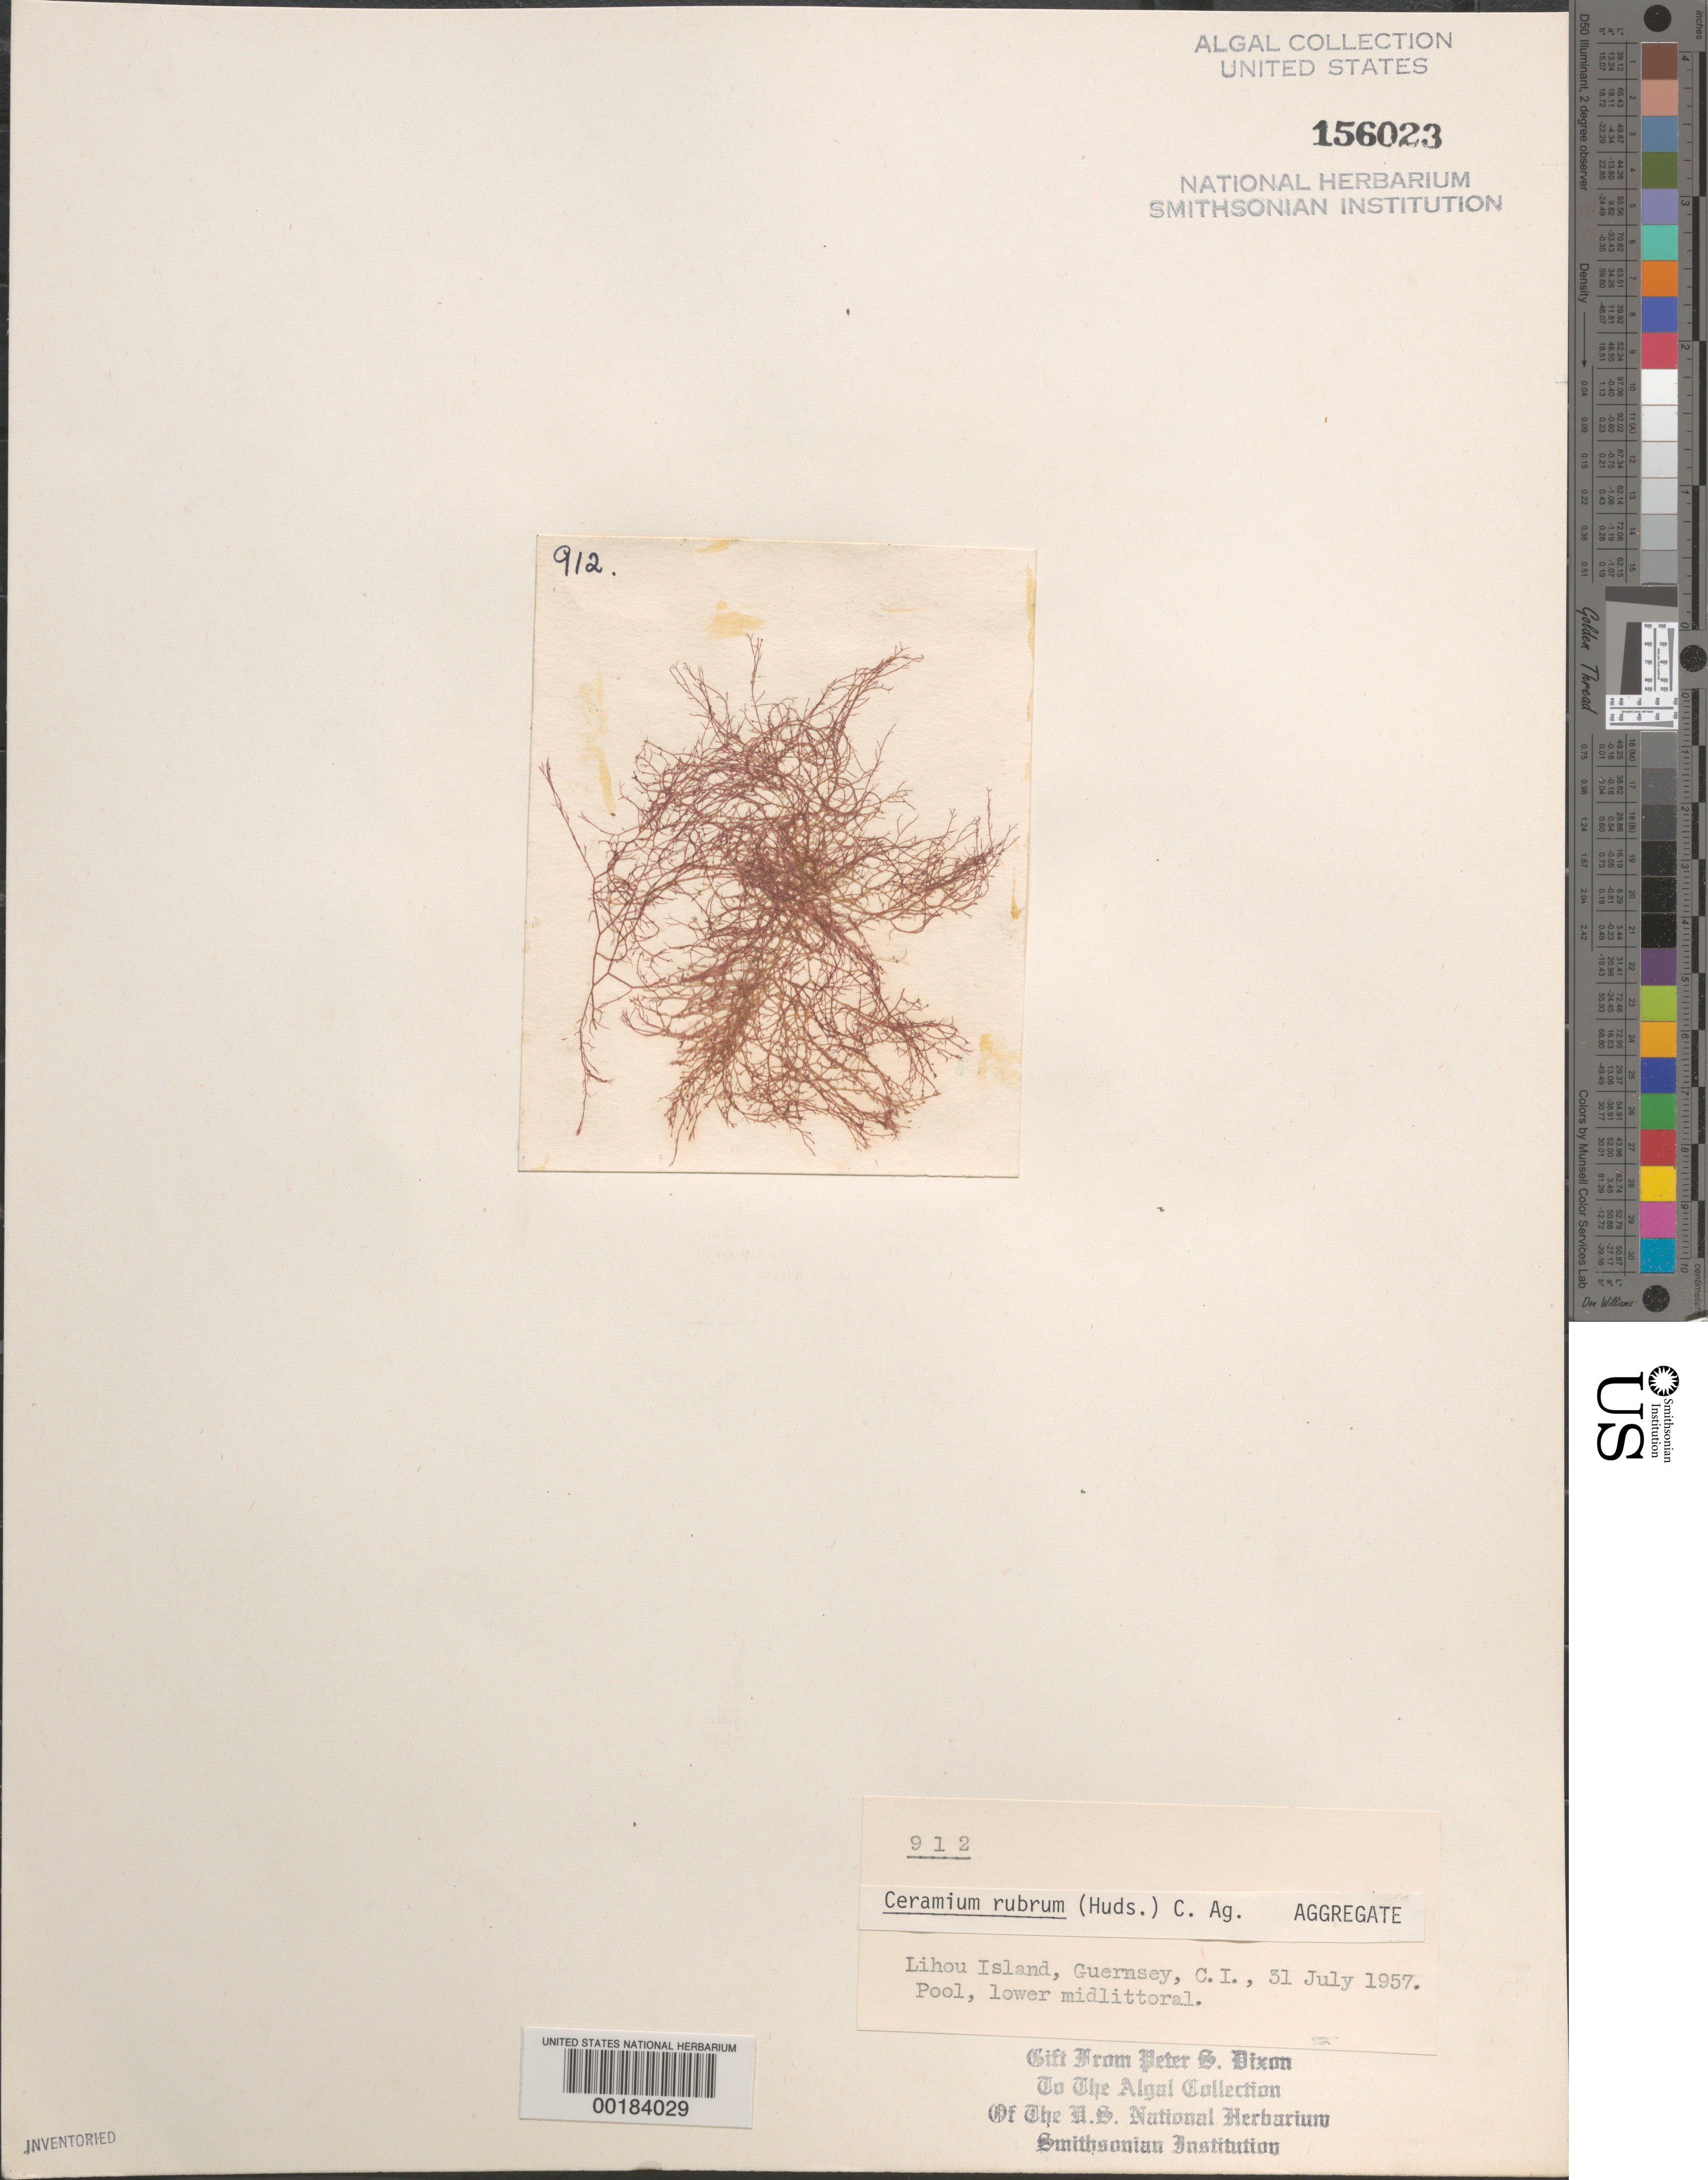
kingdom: Plantae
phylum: Rhodophyta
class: Florideophyceae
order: Ceramiales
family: Ceramiaceae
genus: Ceramium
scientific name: Ceramium rubrum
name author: C. Agardh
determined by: Dixon, P. S.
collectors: P. S. Dixon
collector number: PSD 912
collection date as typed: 31 Jul 1957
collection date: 1957-07-31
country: United Kingdom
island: Guernsey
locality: Channel Islands. Bailiwick of Guernsey. Lihou.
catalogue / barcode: US 156023